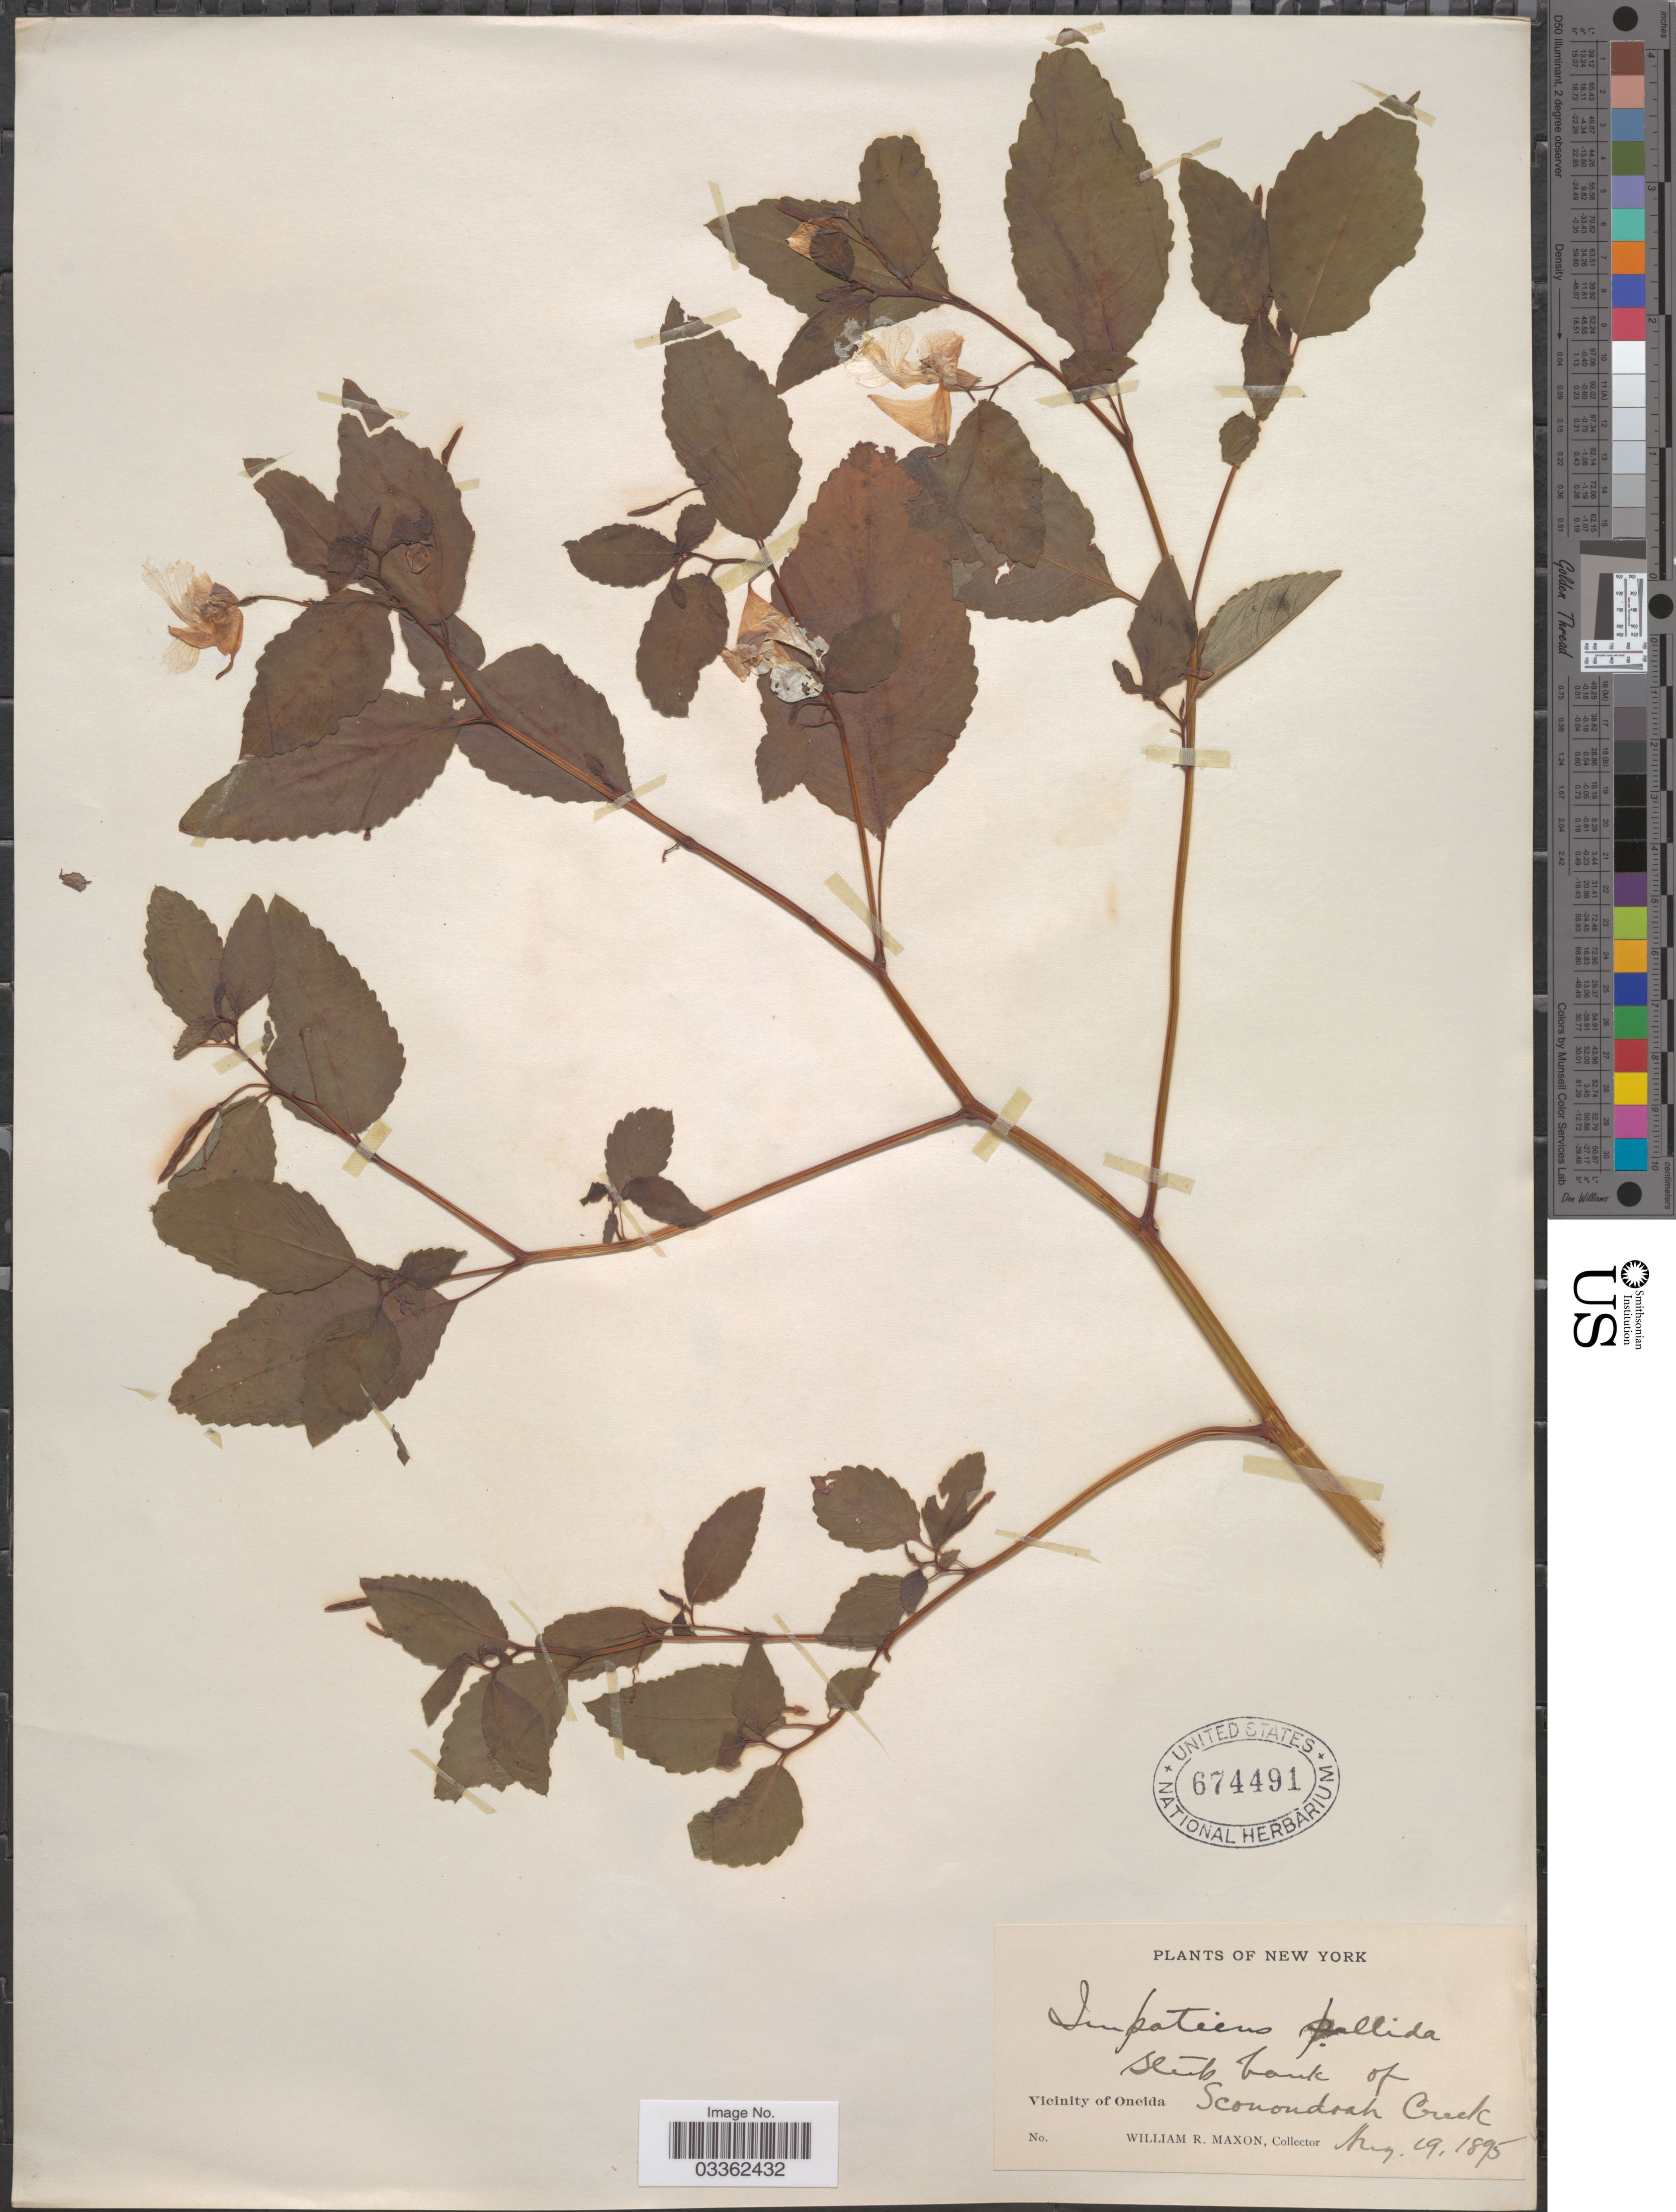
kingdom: Plantae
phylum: Tracheophyta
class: Magnoliopsida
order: Ericales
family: Balsaminaceae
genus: Impatiens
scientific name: Impatiens pallida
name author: Nutt.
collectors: W. R. Maxon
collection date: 1895-08-19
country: United States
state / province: New York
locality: Steep bank of Sconondoah Creek. Vicinity of Oneida.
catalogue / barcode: US 674491